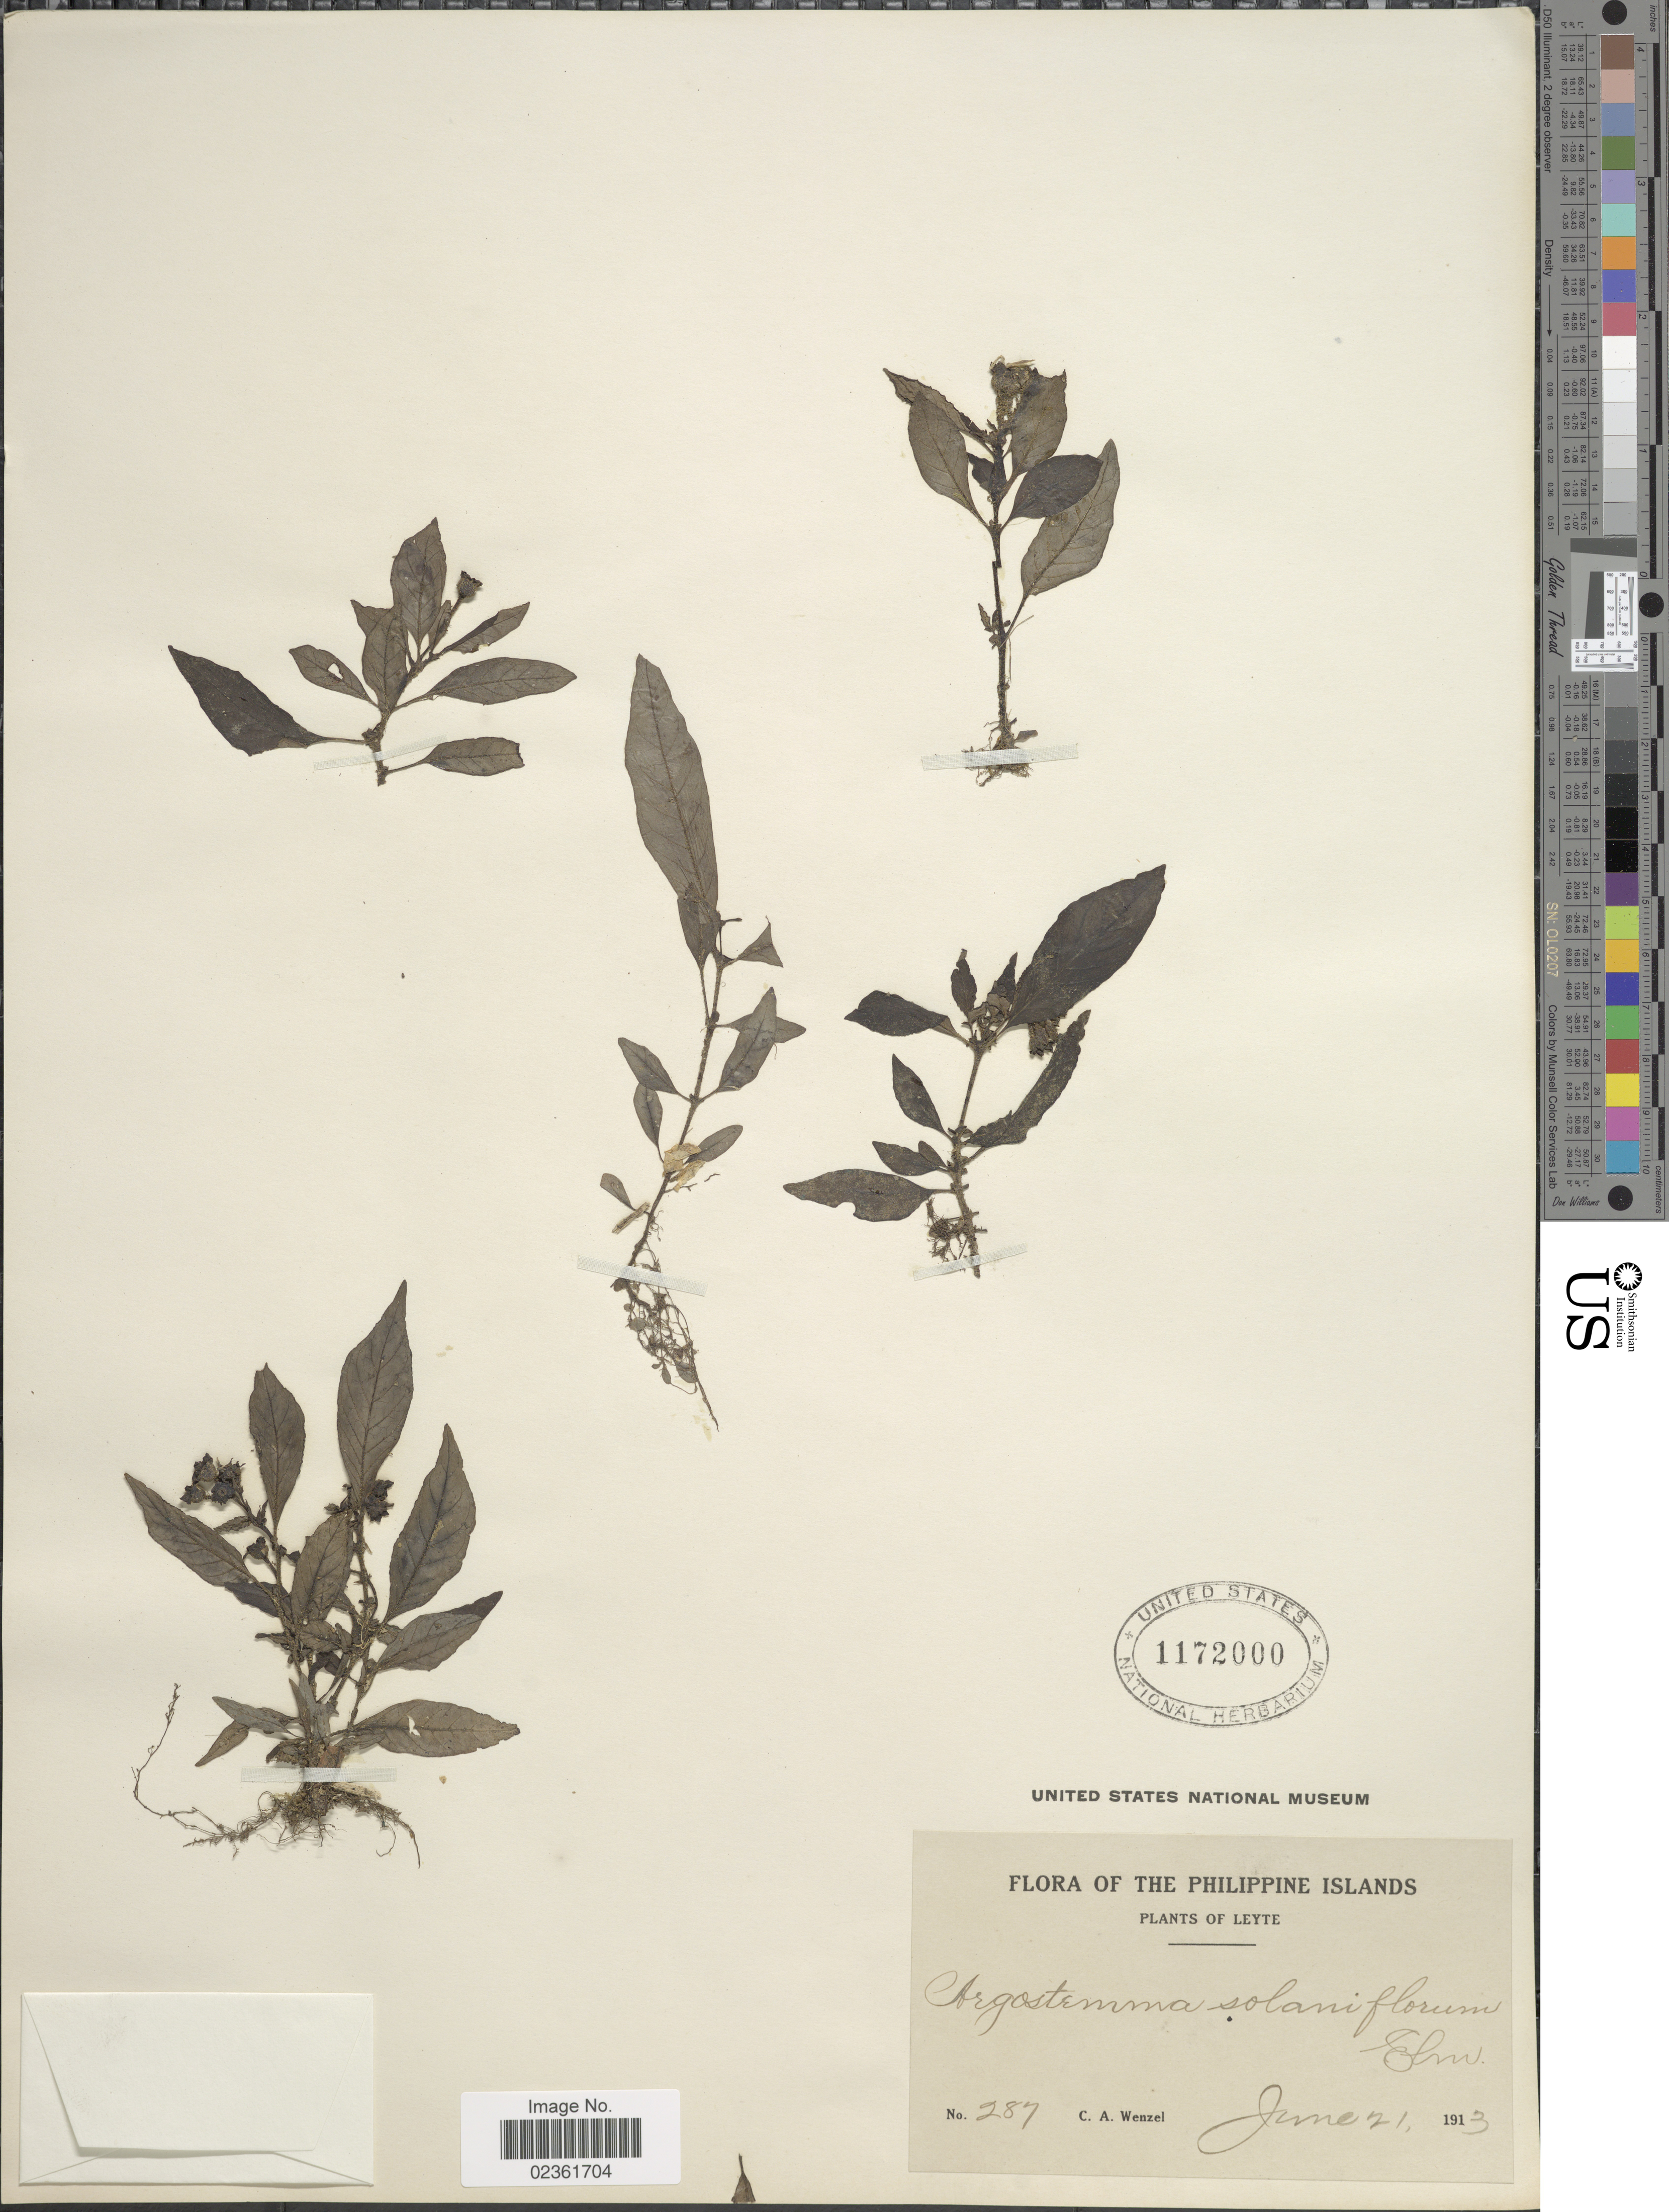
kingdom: Plantae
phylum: Tracheophyta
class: Magnoliopsida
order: Gentianales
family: Rubiaceae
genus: Argostemma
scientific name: Argostemma solaniflorum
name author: Elmer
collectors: C. Wenzel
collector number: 287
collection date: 1913-06-21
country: Philippines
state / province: Eastern Visayas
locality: Leyte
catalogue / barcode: US 1172000